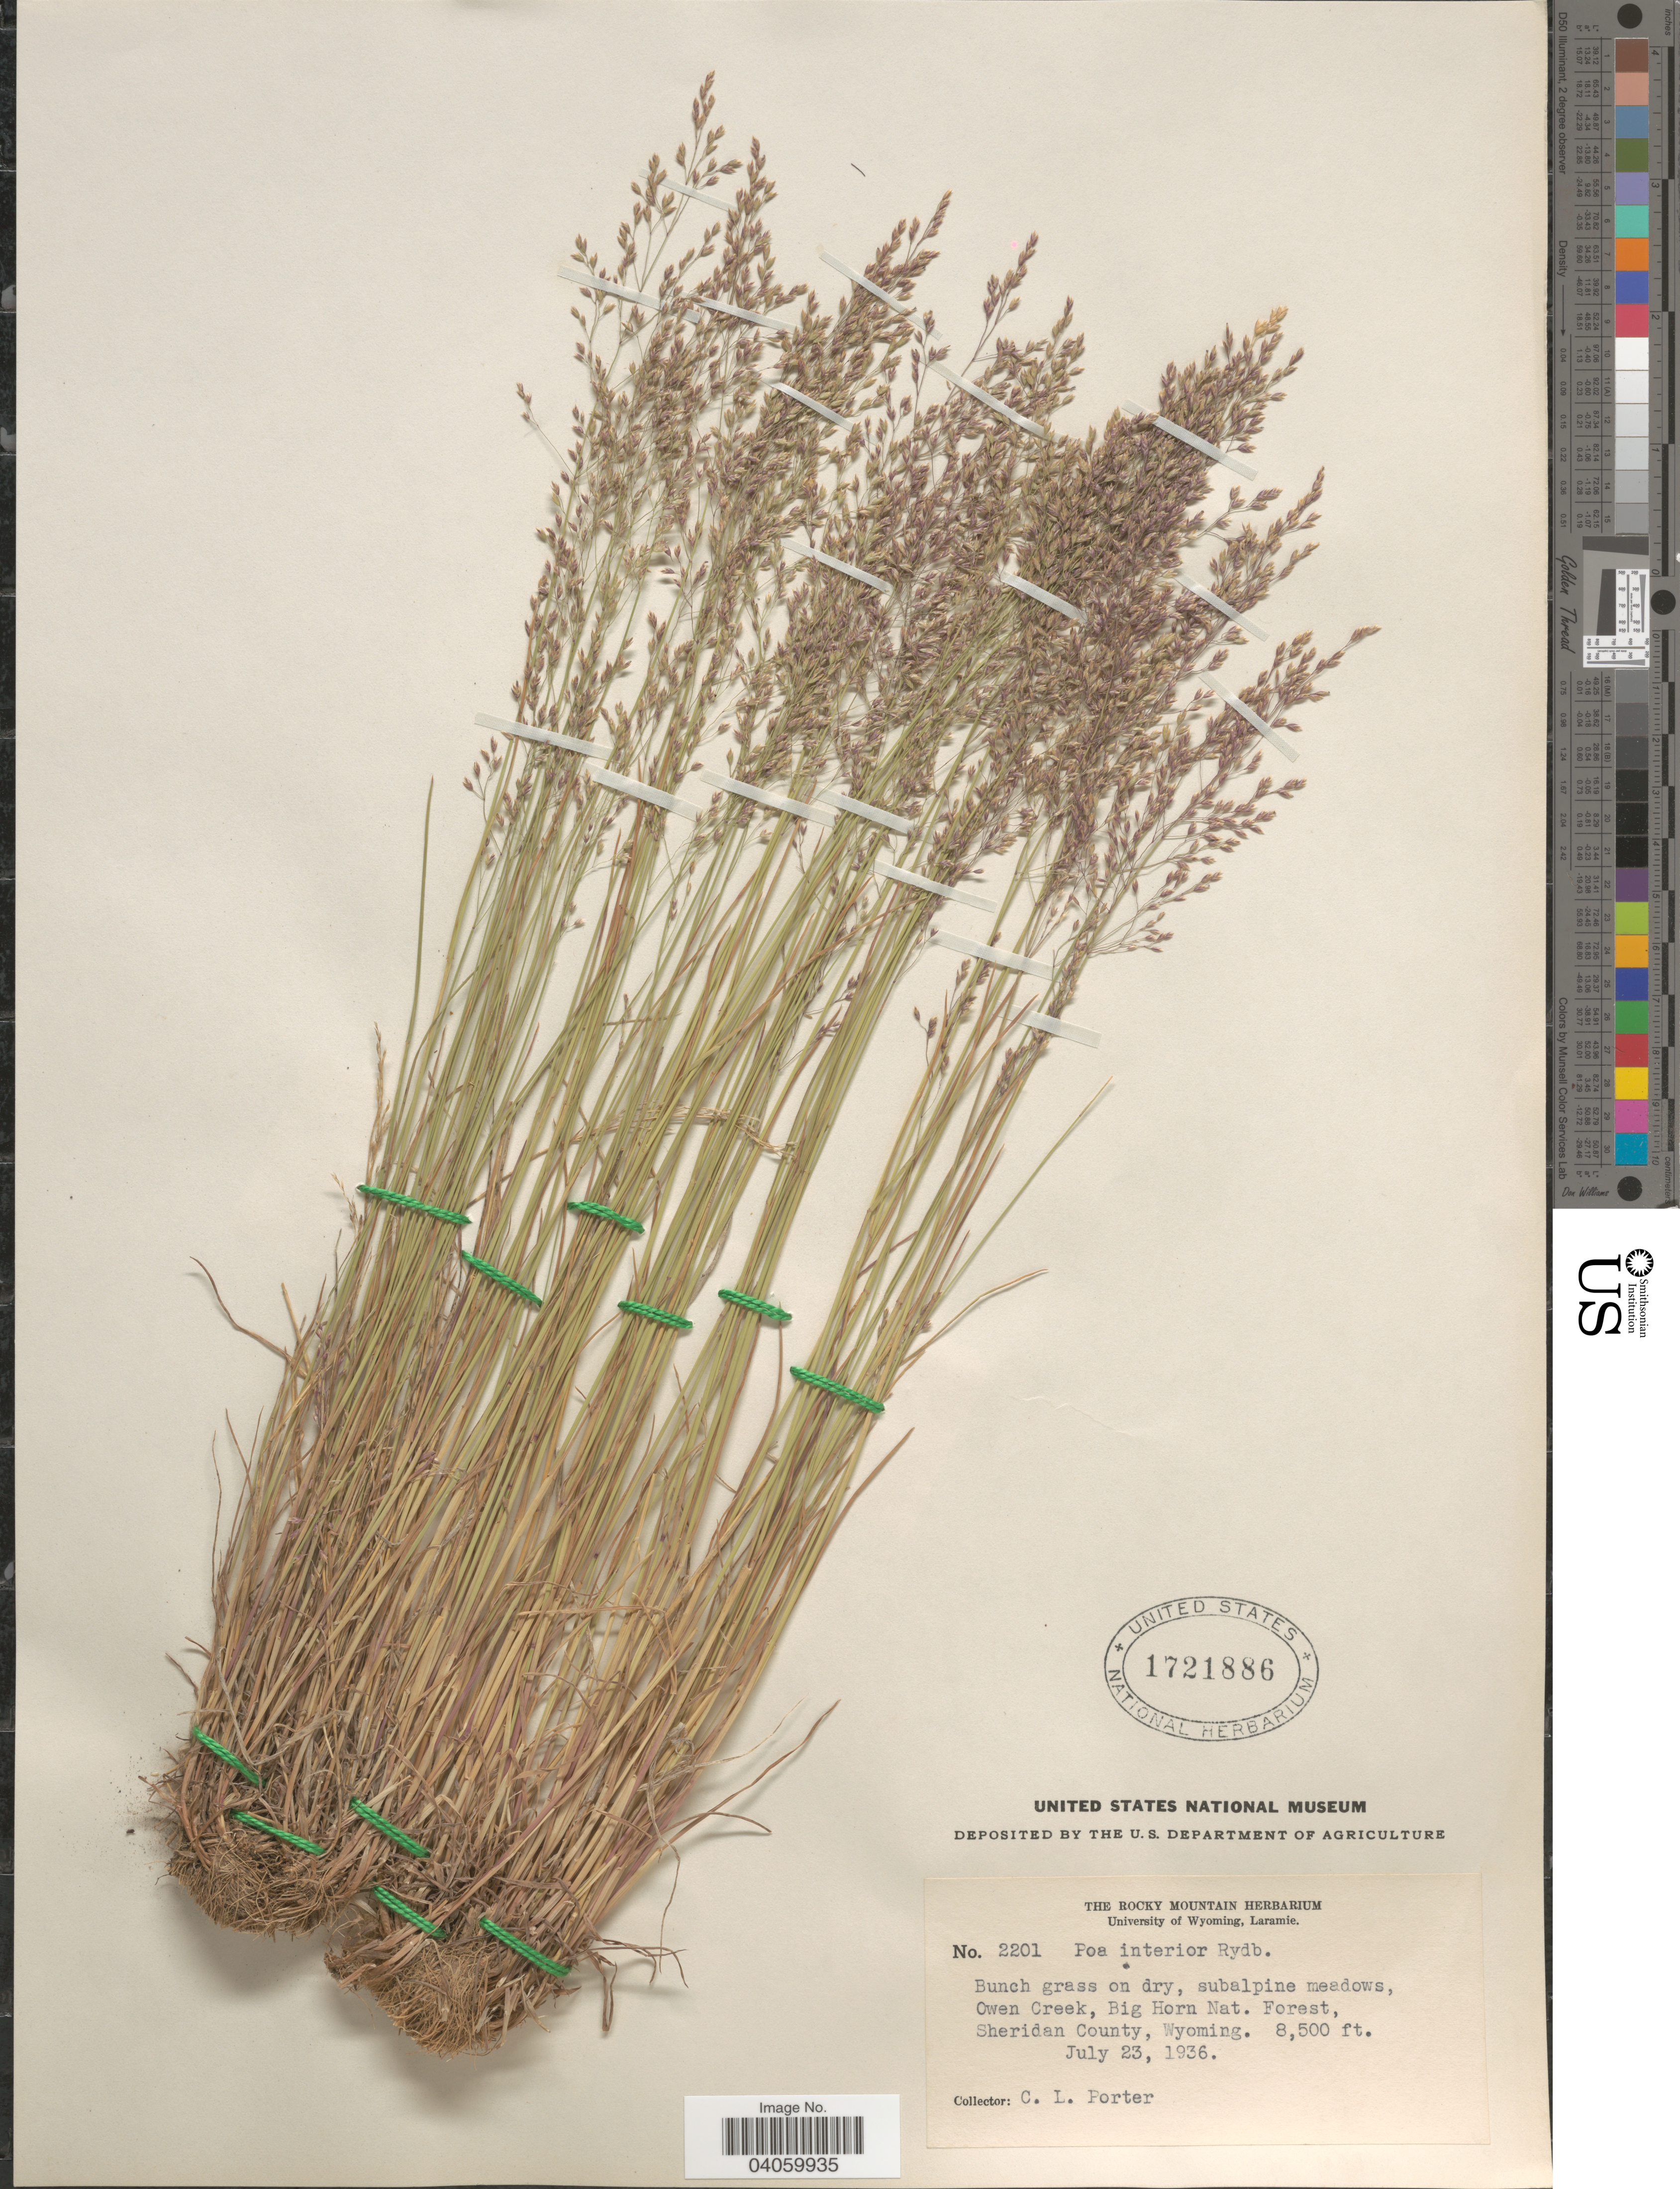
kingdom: Plantae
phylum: Tracheophyta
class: Liliopsida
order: Poales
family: Poaceae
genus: Poa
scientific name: Poa interior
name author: Rydb.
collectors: C. L. Porter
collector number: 2201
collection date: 1936-07-23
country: United States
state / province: Wyoming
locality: Owen Creek, Big Horn Nat. Forest, Sheridan County.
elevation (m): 2591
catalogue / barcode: US 1721886